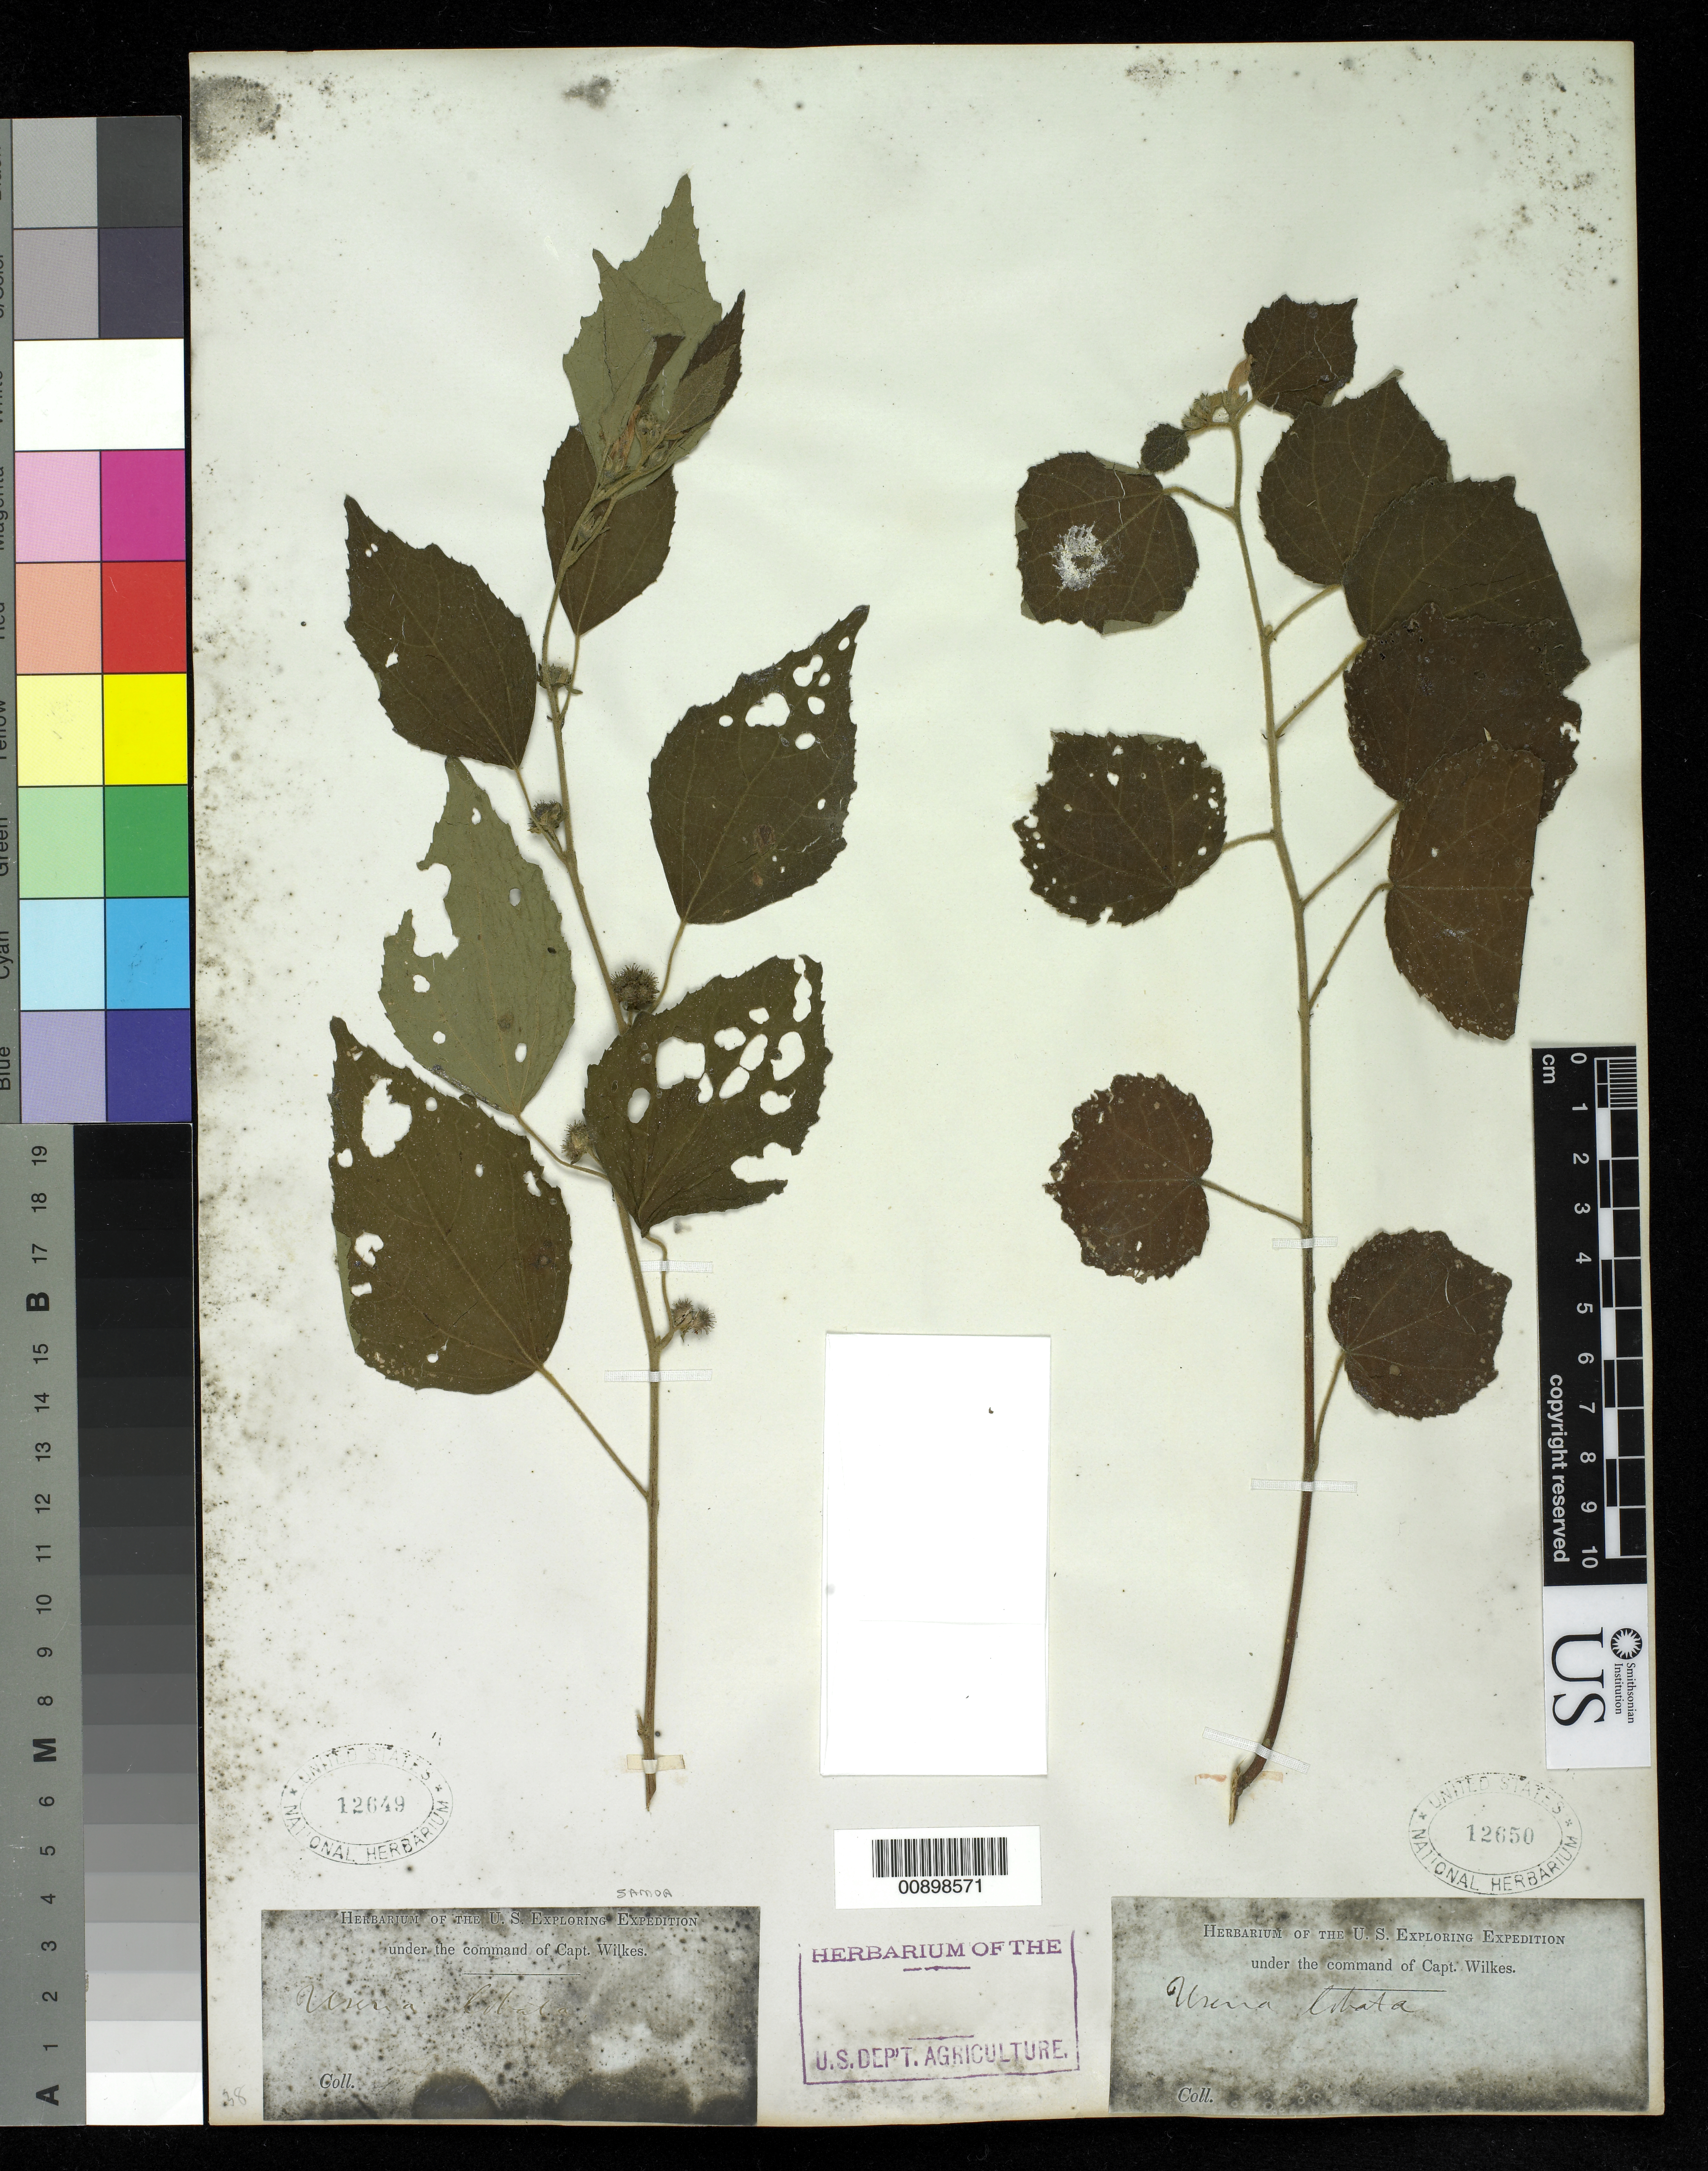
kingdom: Plantae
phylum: Tracheophyta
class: Magnoliopsida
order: Malvales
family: Malvaceae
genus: Urena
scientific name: Urena lobata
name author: L.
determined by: Whistler, W. A.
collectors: Wilkes Explor. Exped.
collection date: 1838/1842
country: American Samoa / Samoa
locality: Samoan Islands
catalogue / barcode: US 12649